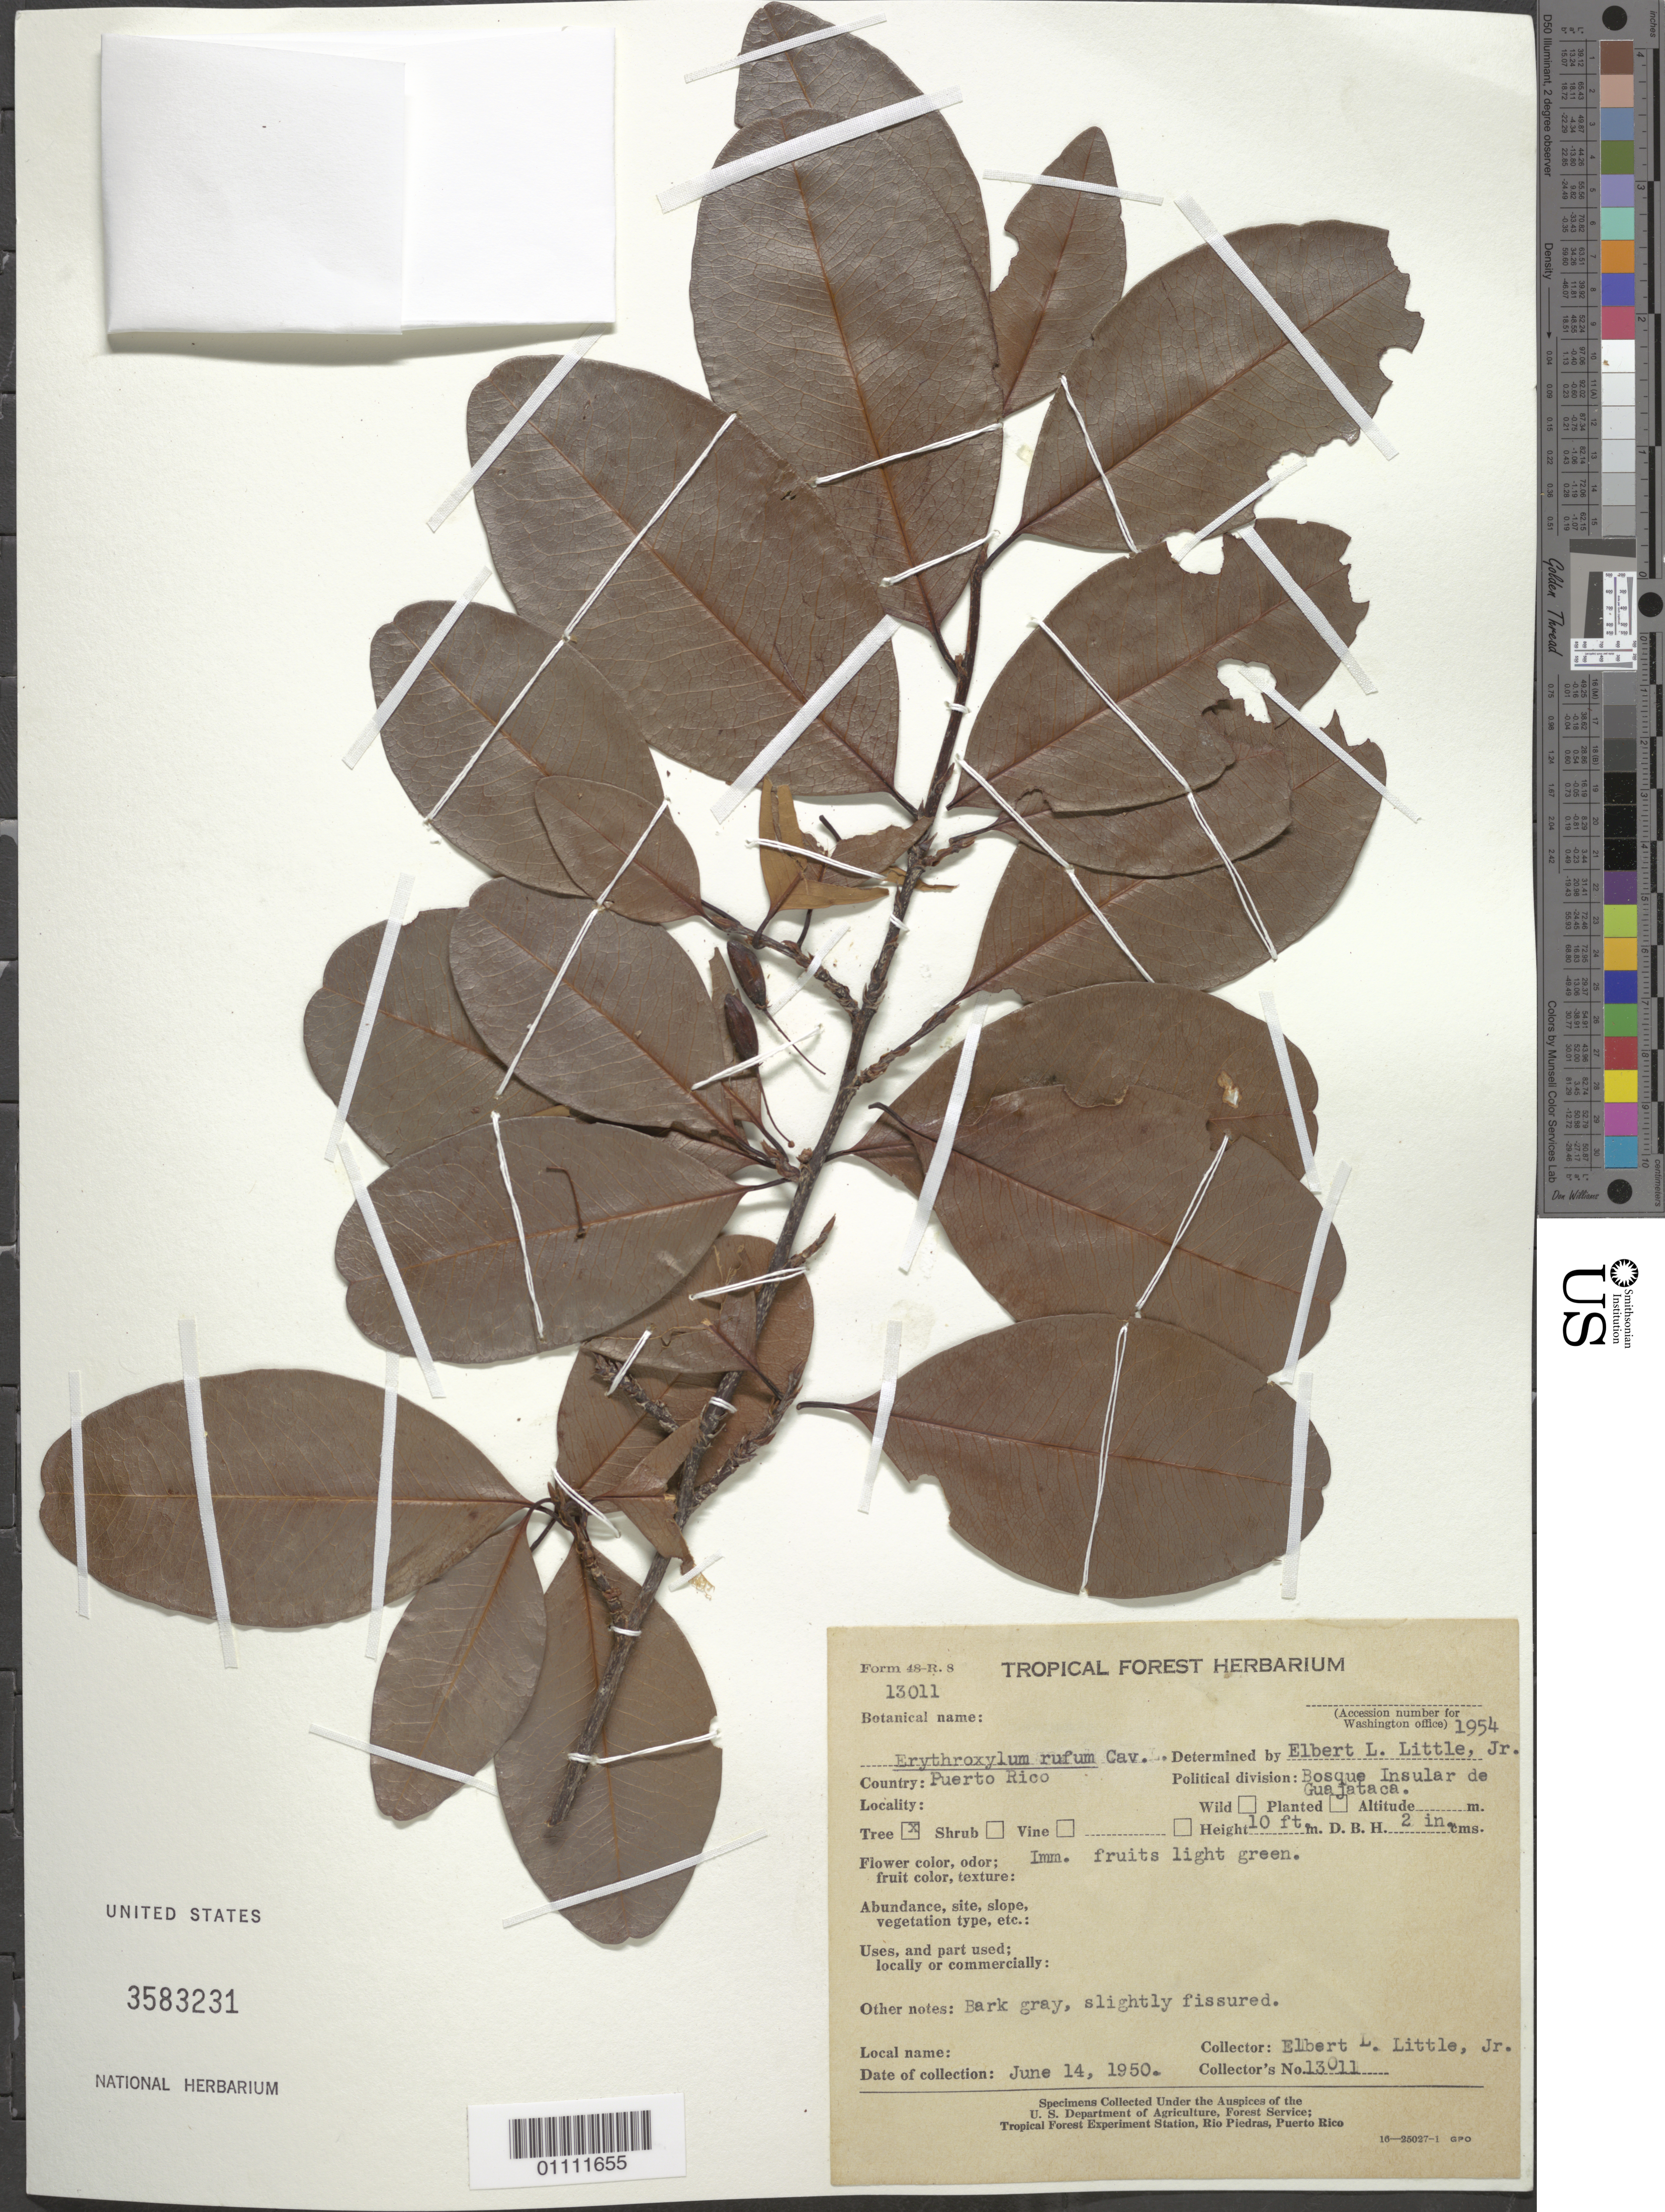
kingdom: Plantae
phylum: Tracheophyta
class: Magnoliopsida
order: Malpighiales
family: Erythroxylaceae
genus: Erythroxylum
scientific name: Erythroxylum rufum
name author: Cav.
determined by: Little, Elbert L., Jr., (FSSR), United States Department of Agriculture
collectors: E. L. Little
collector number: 13011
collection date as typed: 14 Jun 1950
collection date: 1950-06-14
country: Puerto Rico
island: Puerto Rico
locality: Bosque Insular de Guajataca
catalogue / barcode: US 3583231